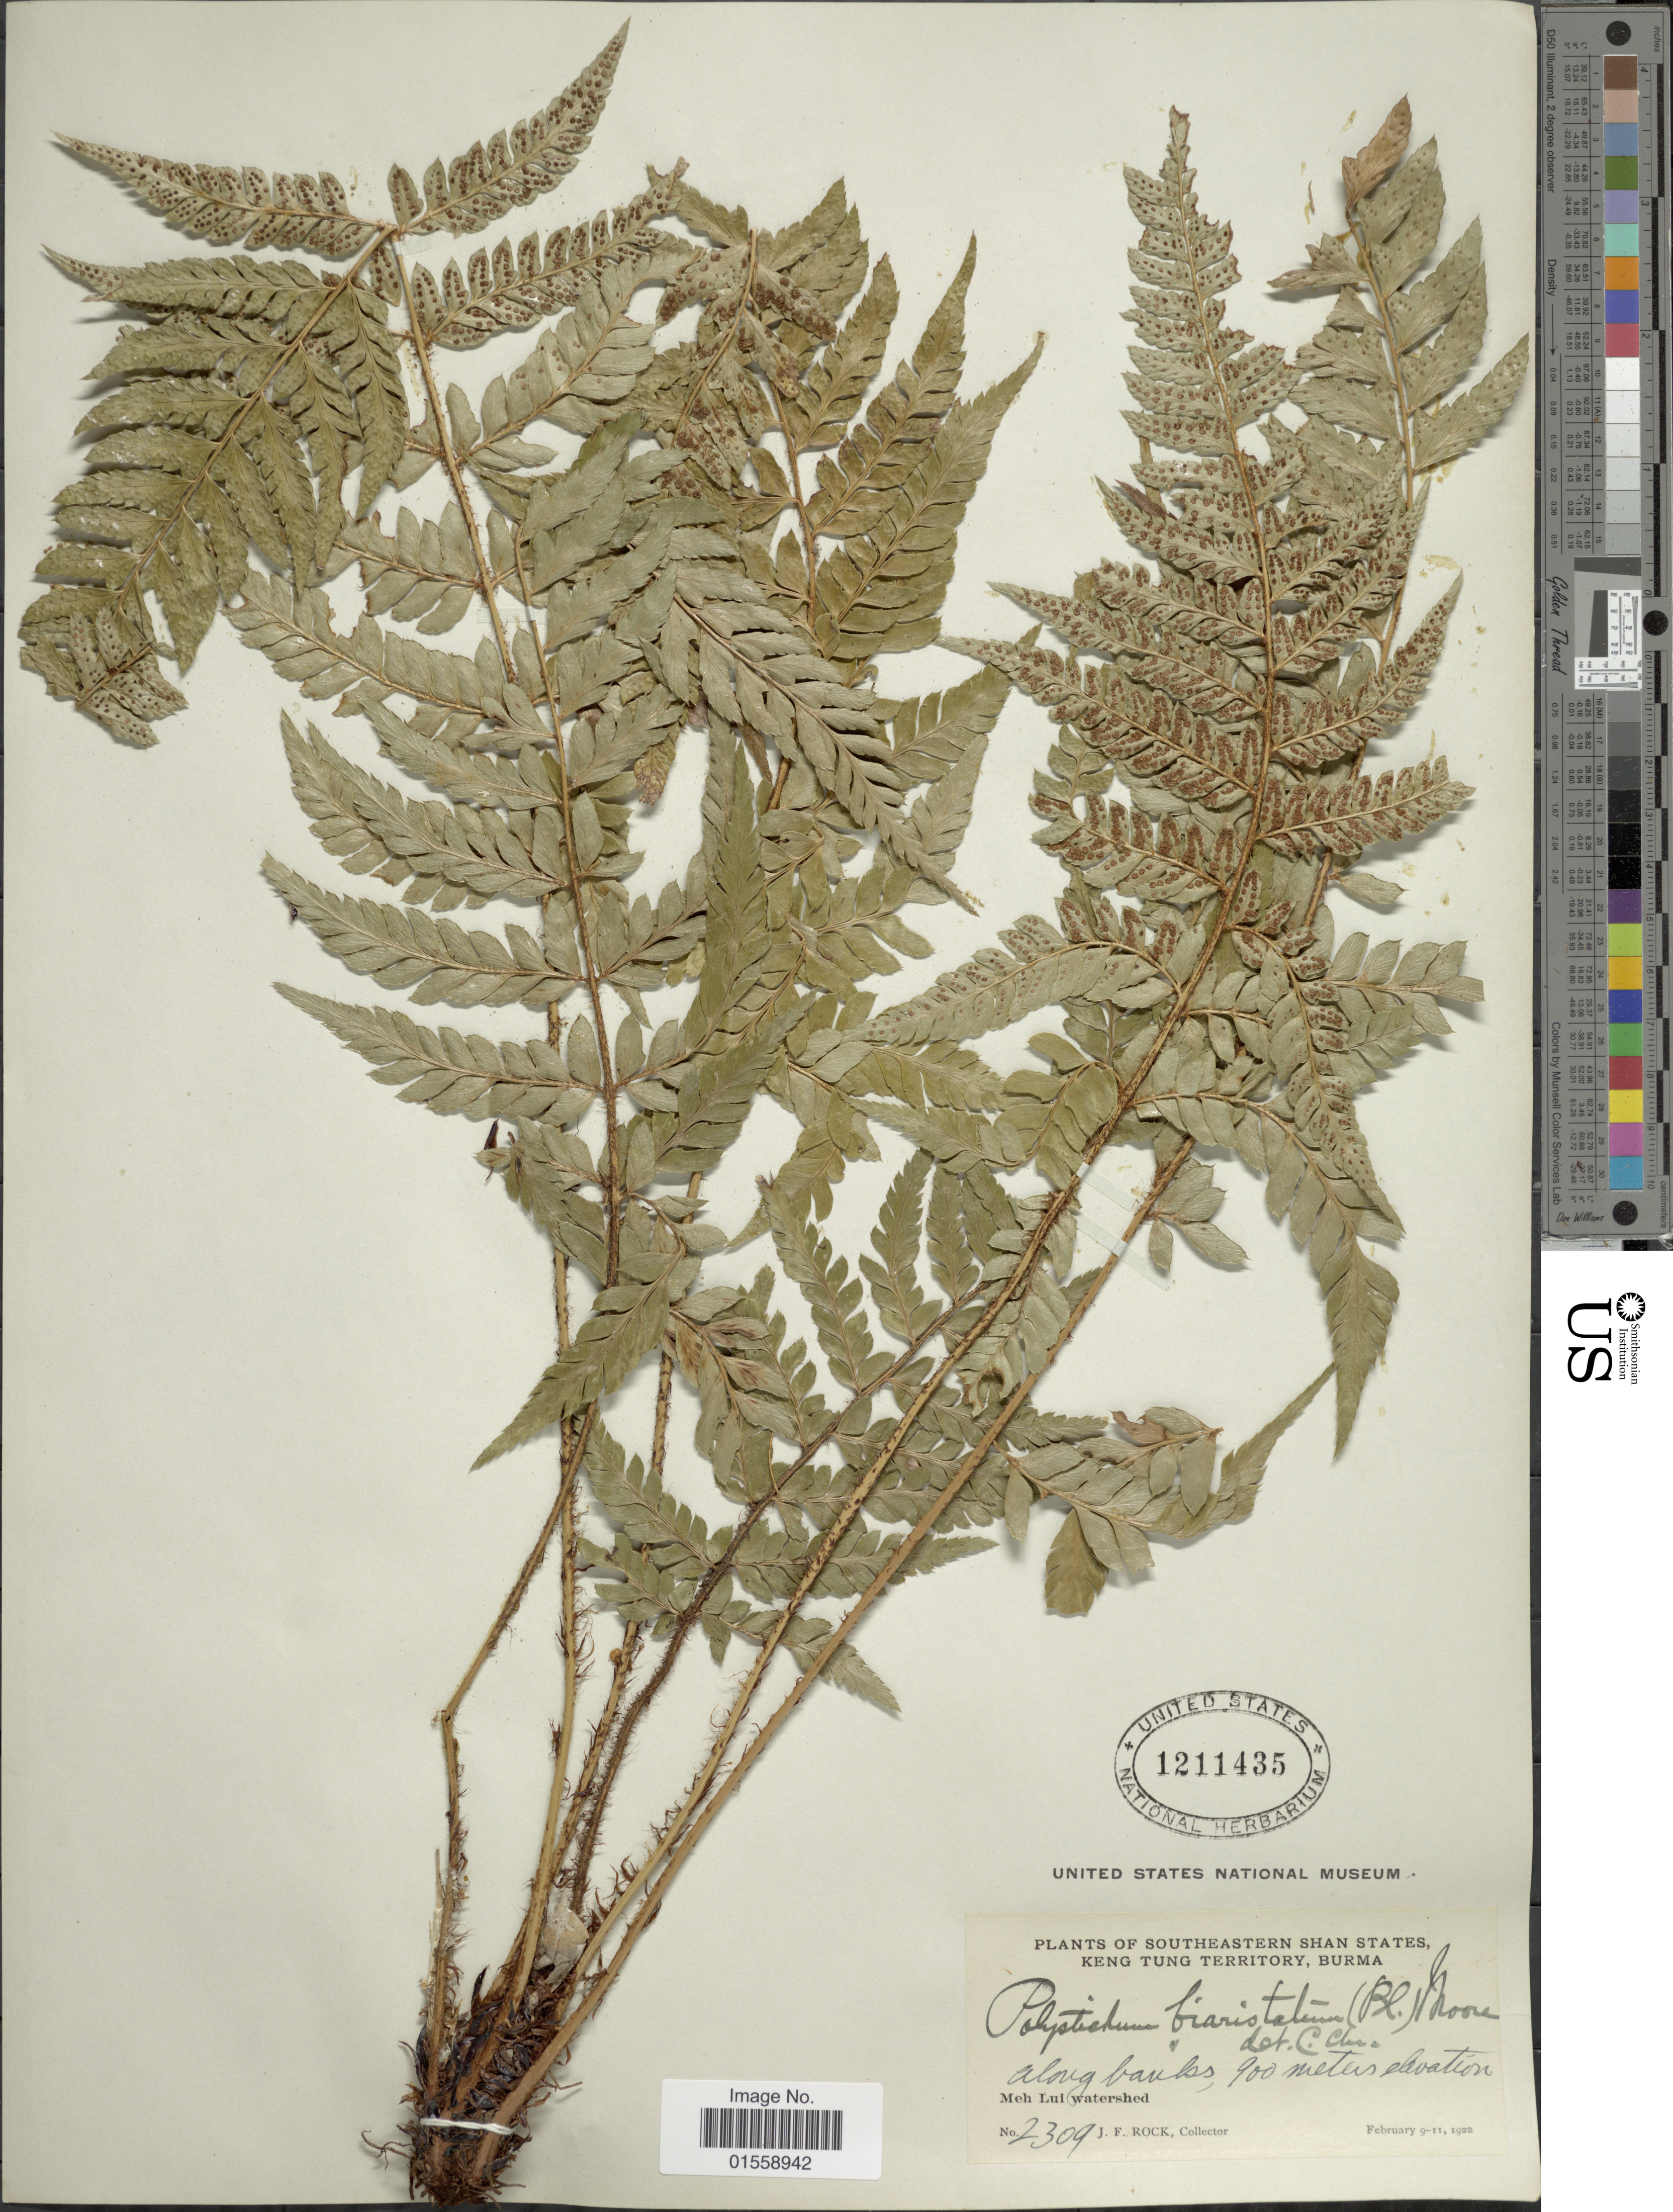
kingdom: Plantae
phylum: Tracheophyta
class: Polypodiopsida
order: Polypodiales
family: Dryopteridaceae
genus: Polystichum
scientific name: Polystichum biaristatum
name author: (Blume) T. Moore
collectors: J. Rock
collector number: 2309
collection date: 1922-02-09/1922-02-11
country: Myanmar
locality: Southeastern Shan States, Keng Tung Territory, Burma, along banks, Meh Lui watershed.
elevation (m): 900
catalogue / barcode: US 1211435